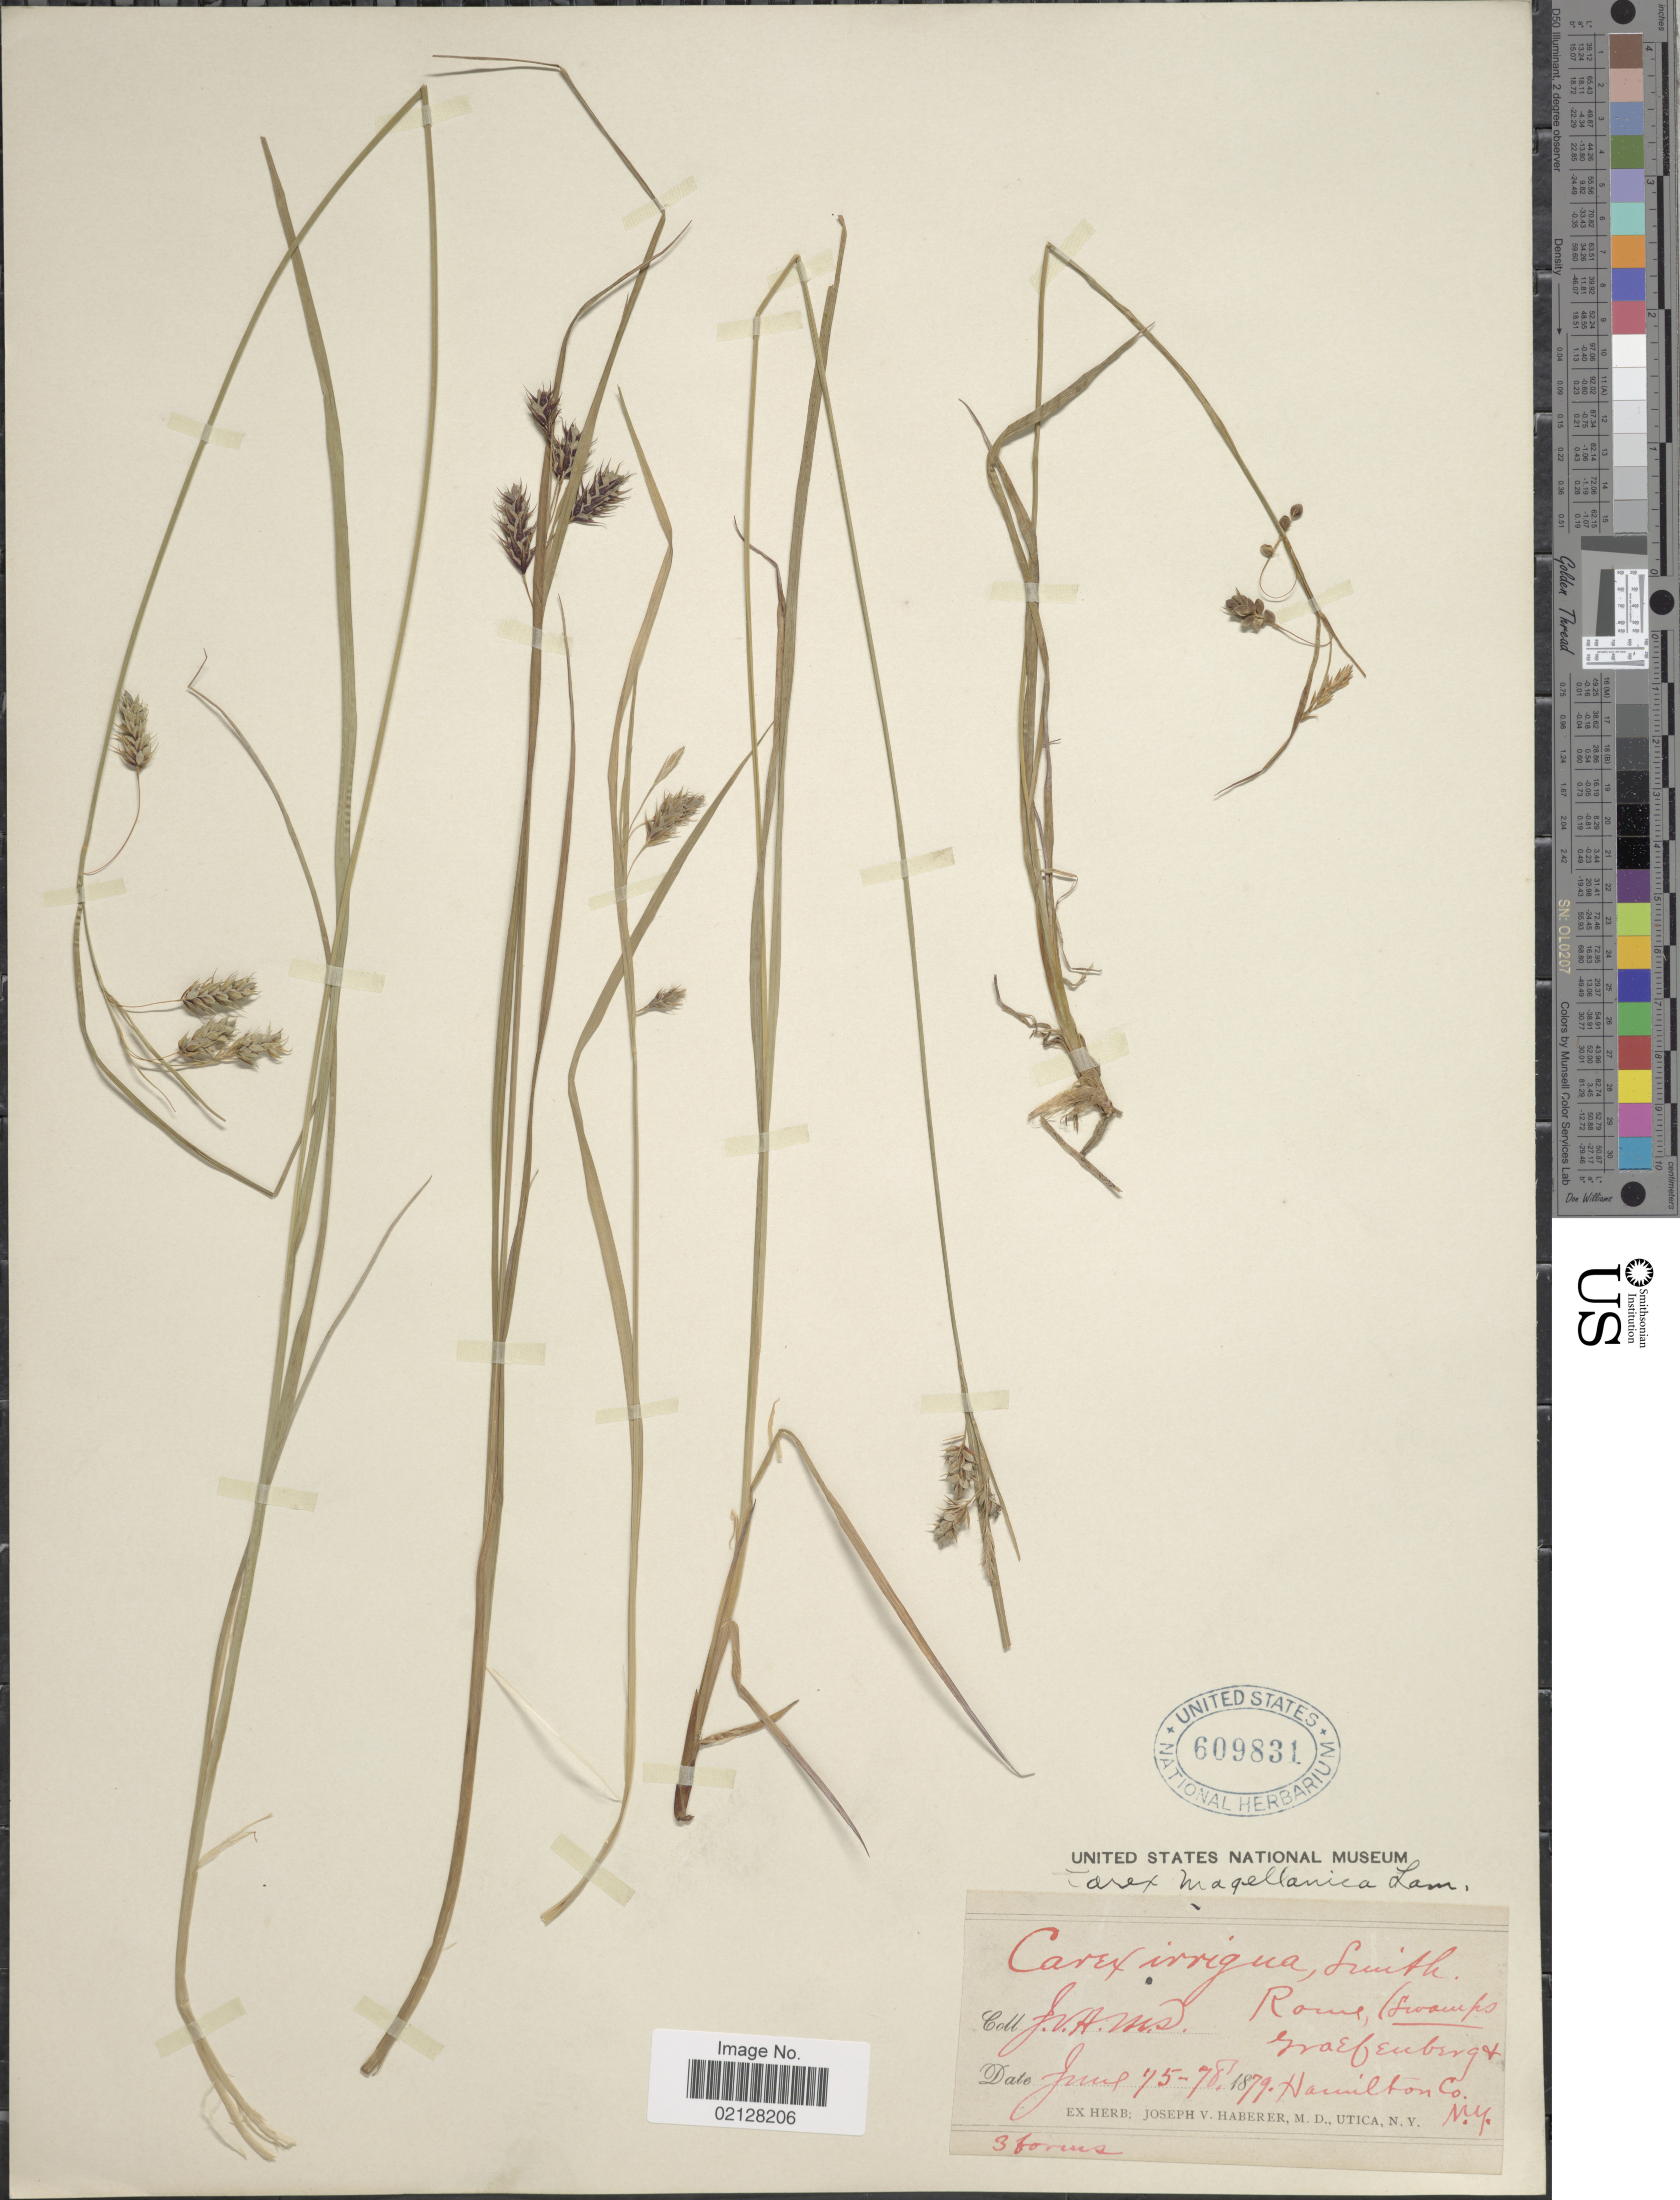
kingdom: Plantae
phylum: Tracheophyta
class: Liliopsida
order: Poales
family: Cyperaceae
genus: Carex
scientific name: Carex magellanica subsp. irrigua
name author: (Wahlenb.) Hiitonen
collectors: J. V. Haberer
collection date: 1875-06/1879-06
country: United States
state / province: New York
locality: Graefenberg + Hamilton Co.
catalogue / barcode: US 609831